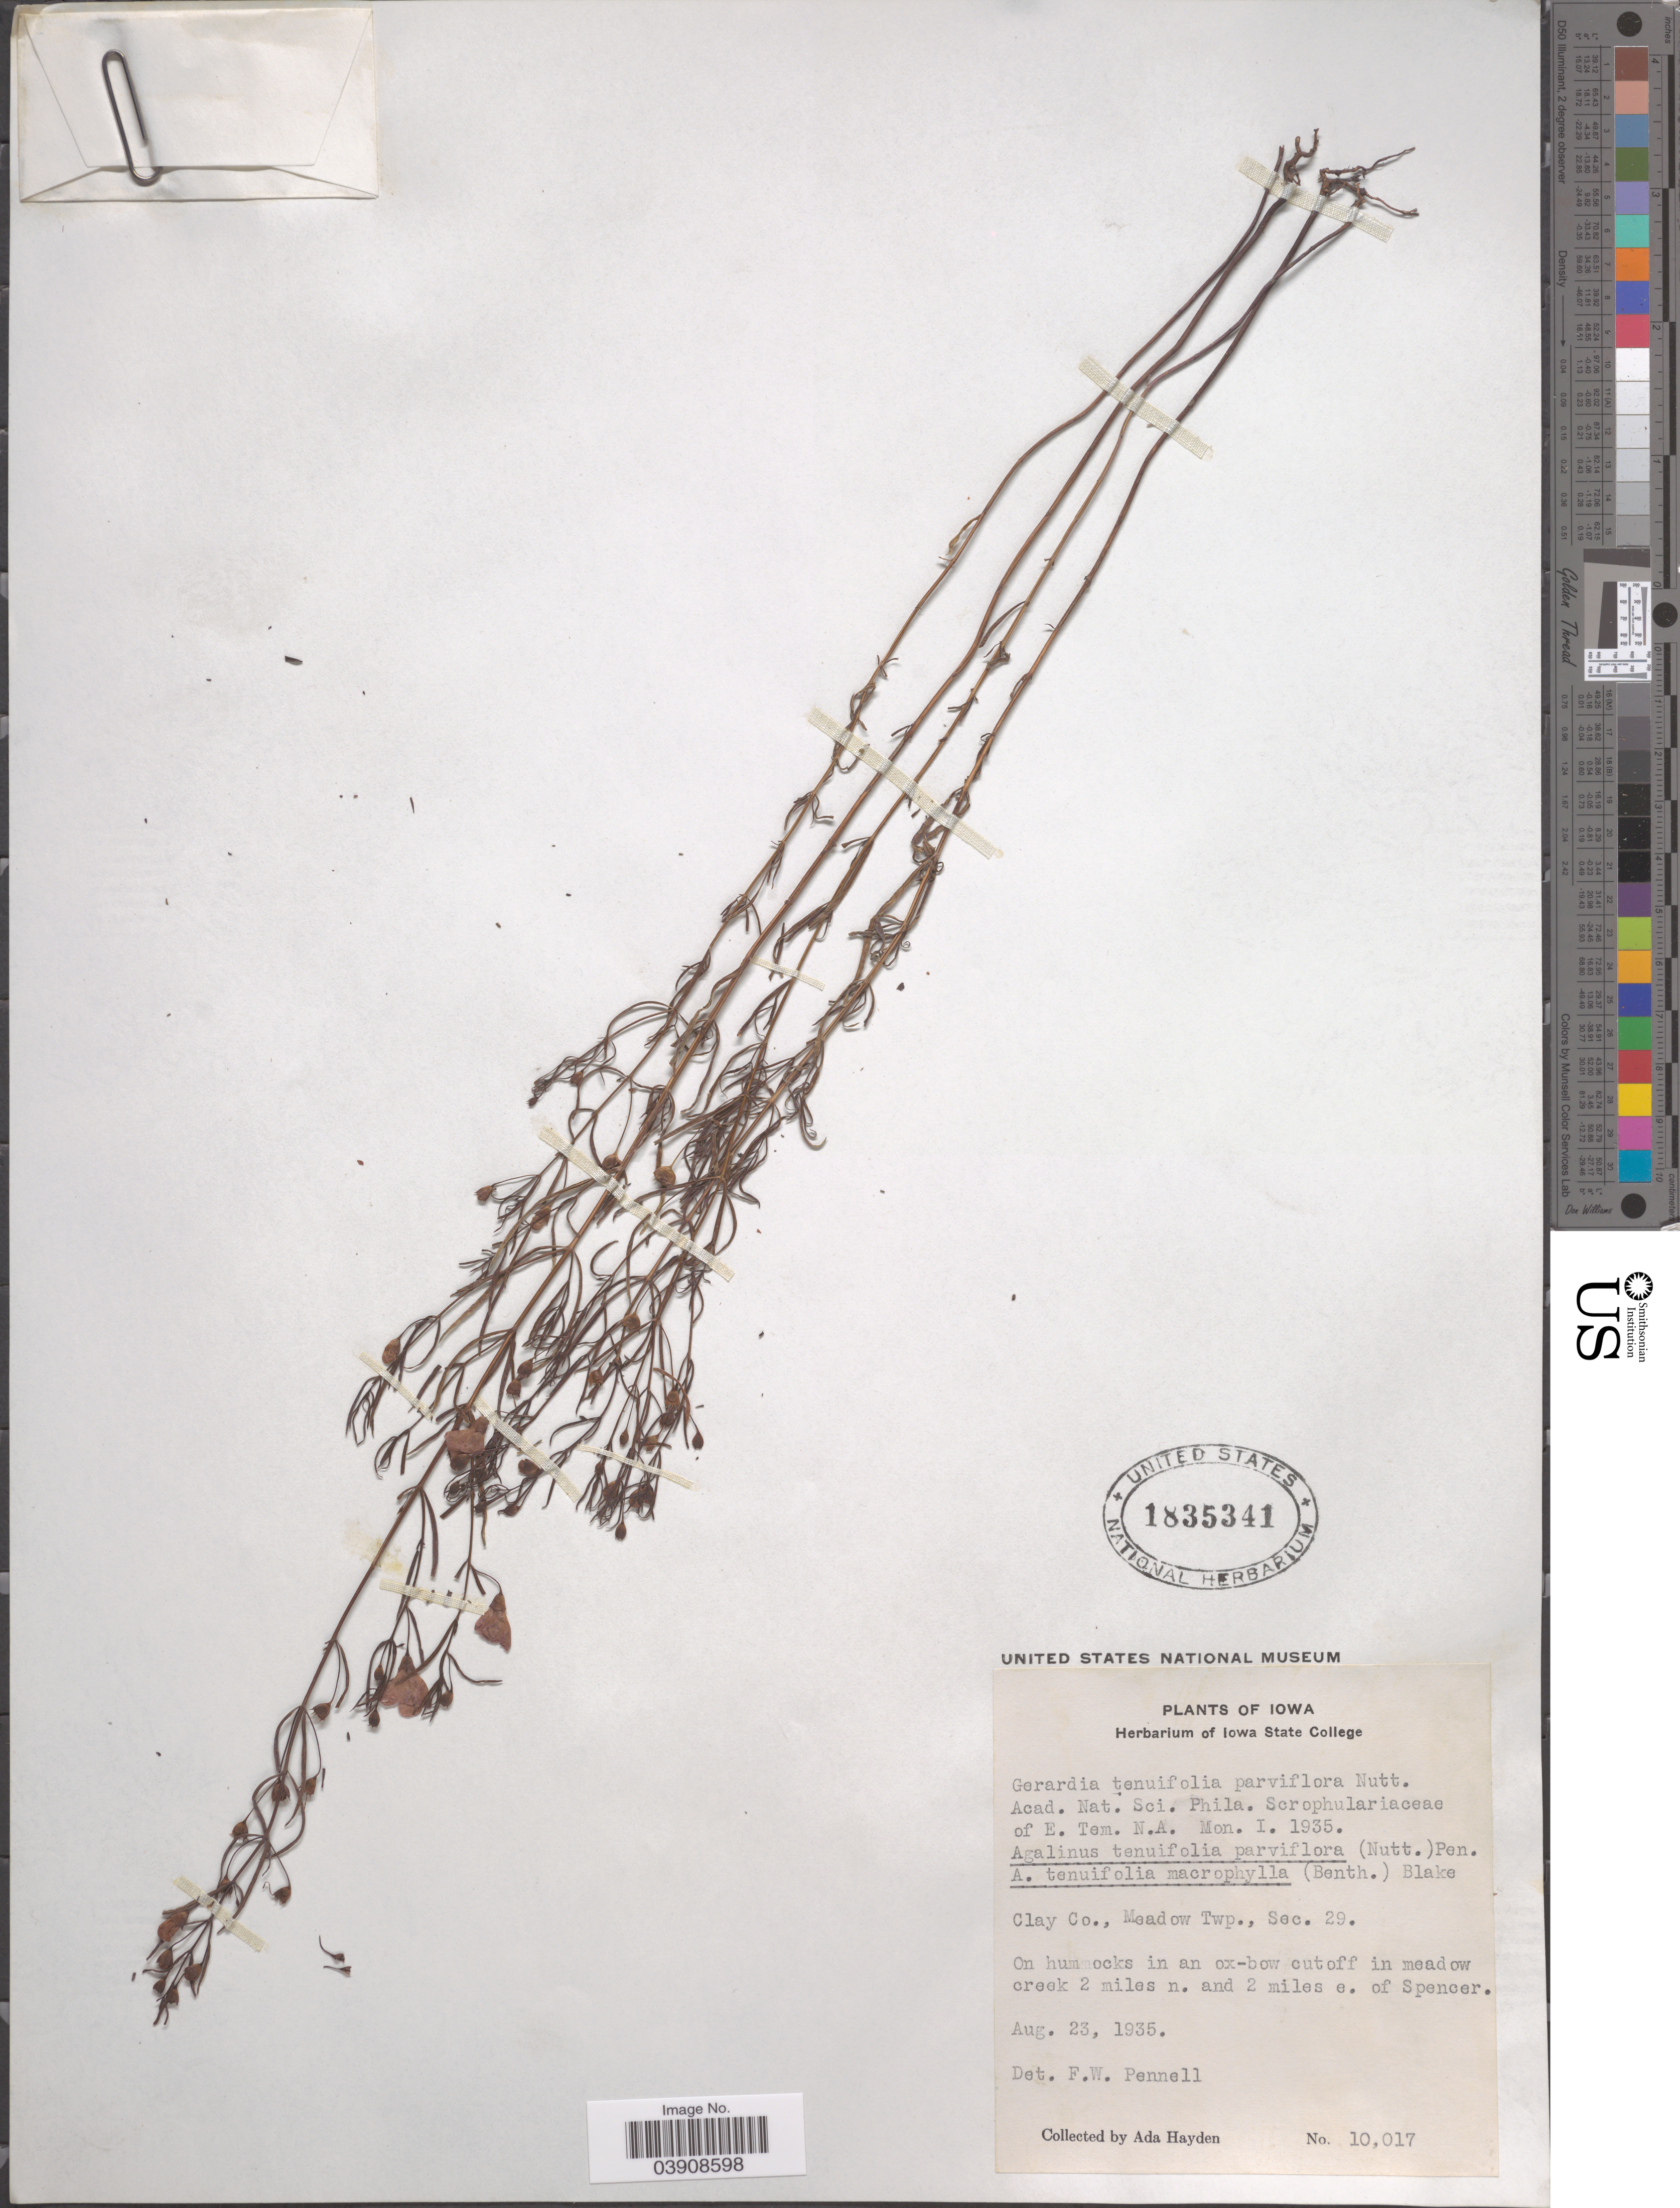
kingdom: Plantae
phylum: Tracheophyta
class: Magnoliopsida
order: Lamiales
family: Orobanchaceae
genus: Agalinis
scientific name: Agalinis tenuifolia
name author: (Vahl) Raf.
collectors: Ada Hayden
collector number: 10017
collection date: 1935-08-23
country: United States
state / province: Iowa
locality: Clay Co., Meadow Twp., Sec. 29. On hummocks in an ox-bow cutoff in meadow creek 2 miles n. and 2 miles e. of Spencer.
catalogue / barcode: US 1835341